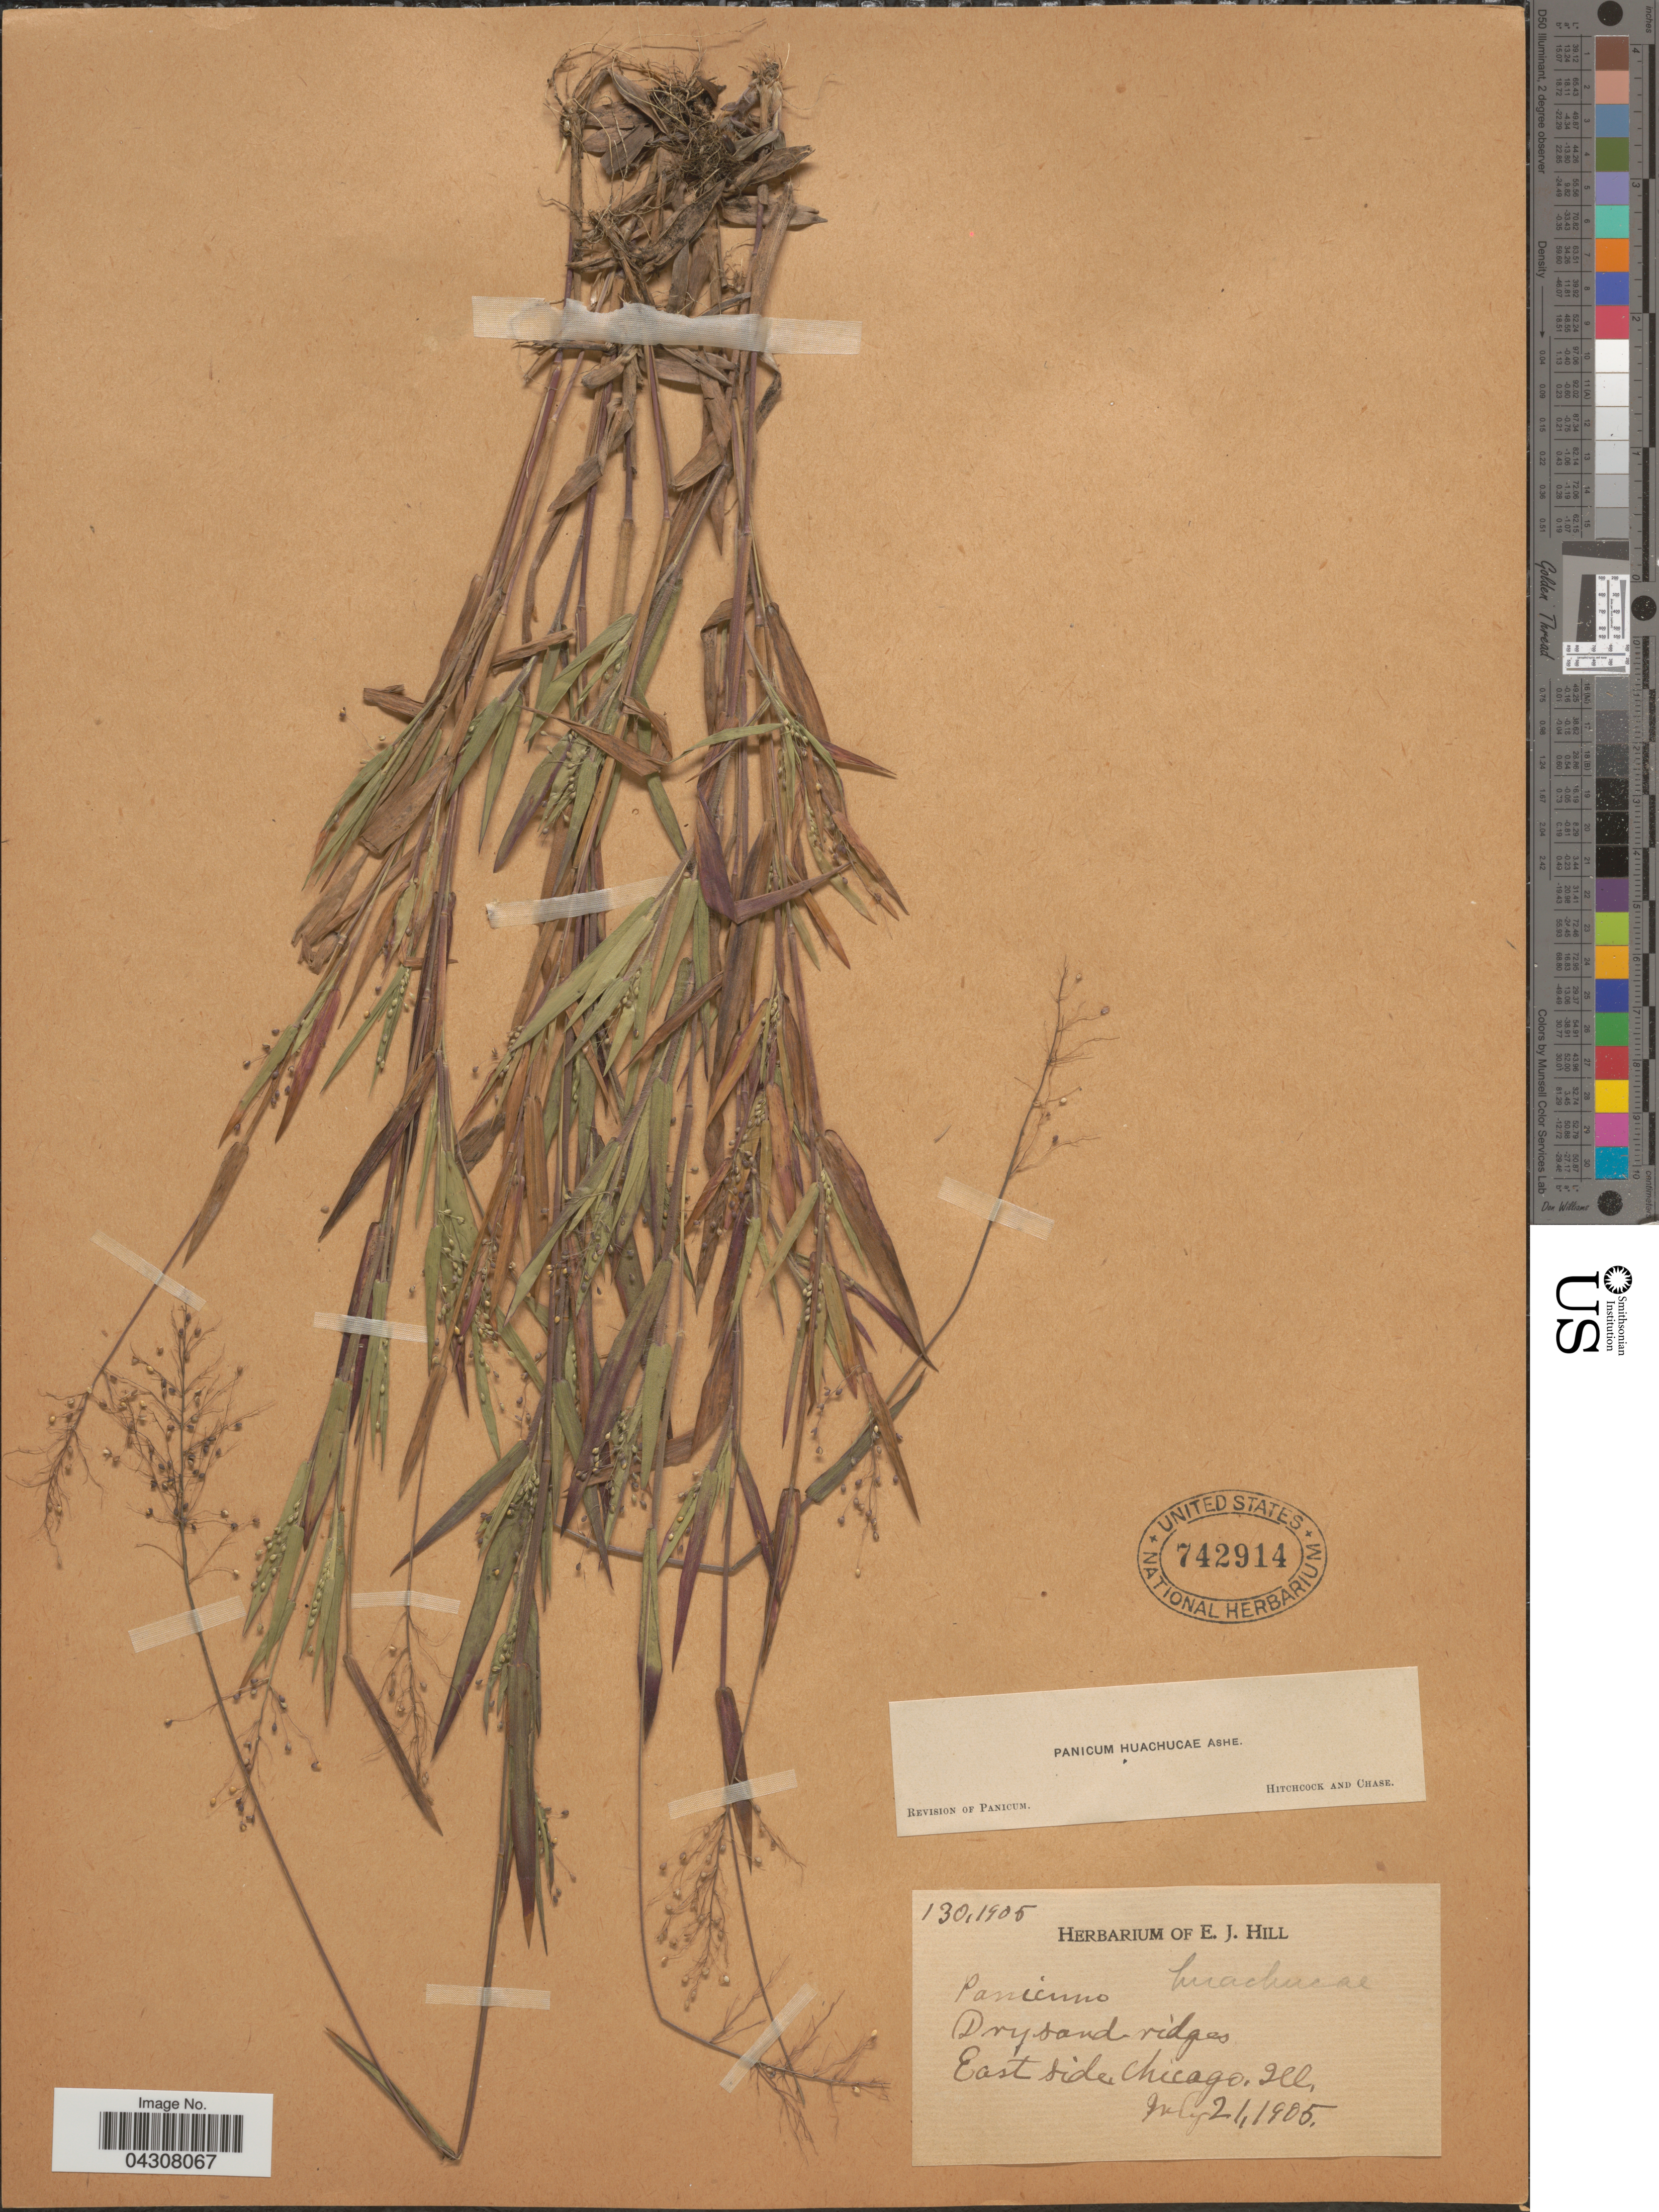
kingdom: Plantae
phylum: Tracheophyta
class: Liliopsida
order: Poales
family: Poaceae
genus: Dichanthelium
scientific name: Dichanthelium acuminatum var. acuminatum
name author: (Sw.) Gould & C.A. Clark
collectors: Ex herb. E. J. Hill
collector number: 1301905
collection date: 1905-05-21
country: United States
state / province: Illinois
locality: Dry sand ridges. East side Chicago.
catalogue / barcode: US 742914